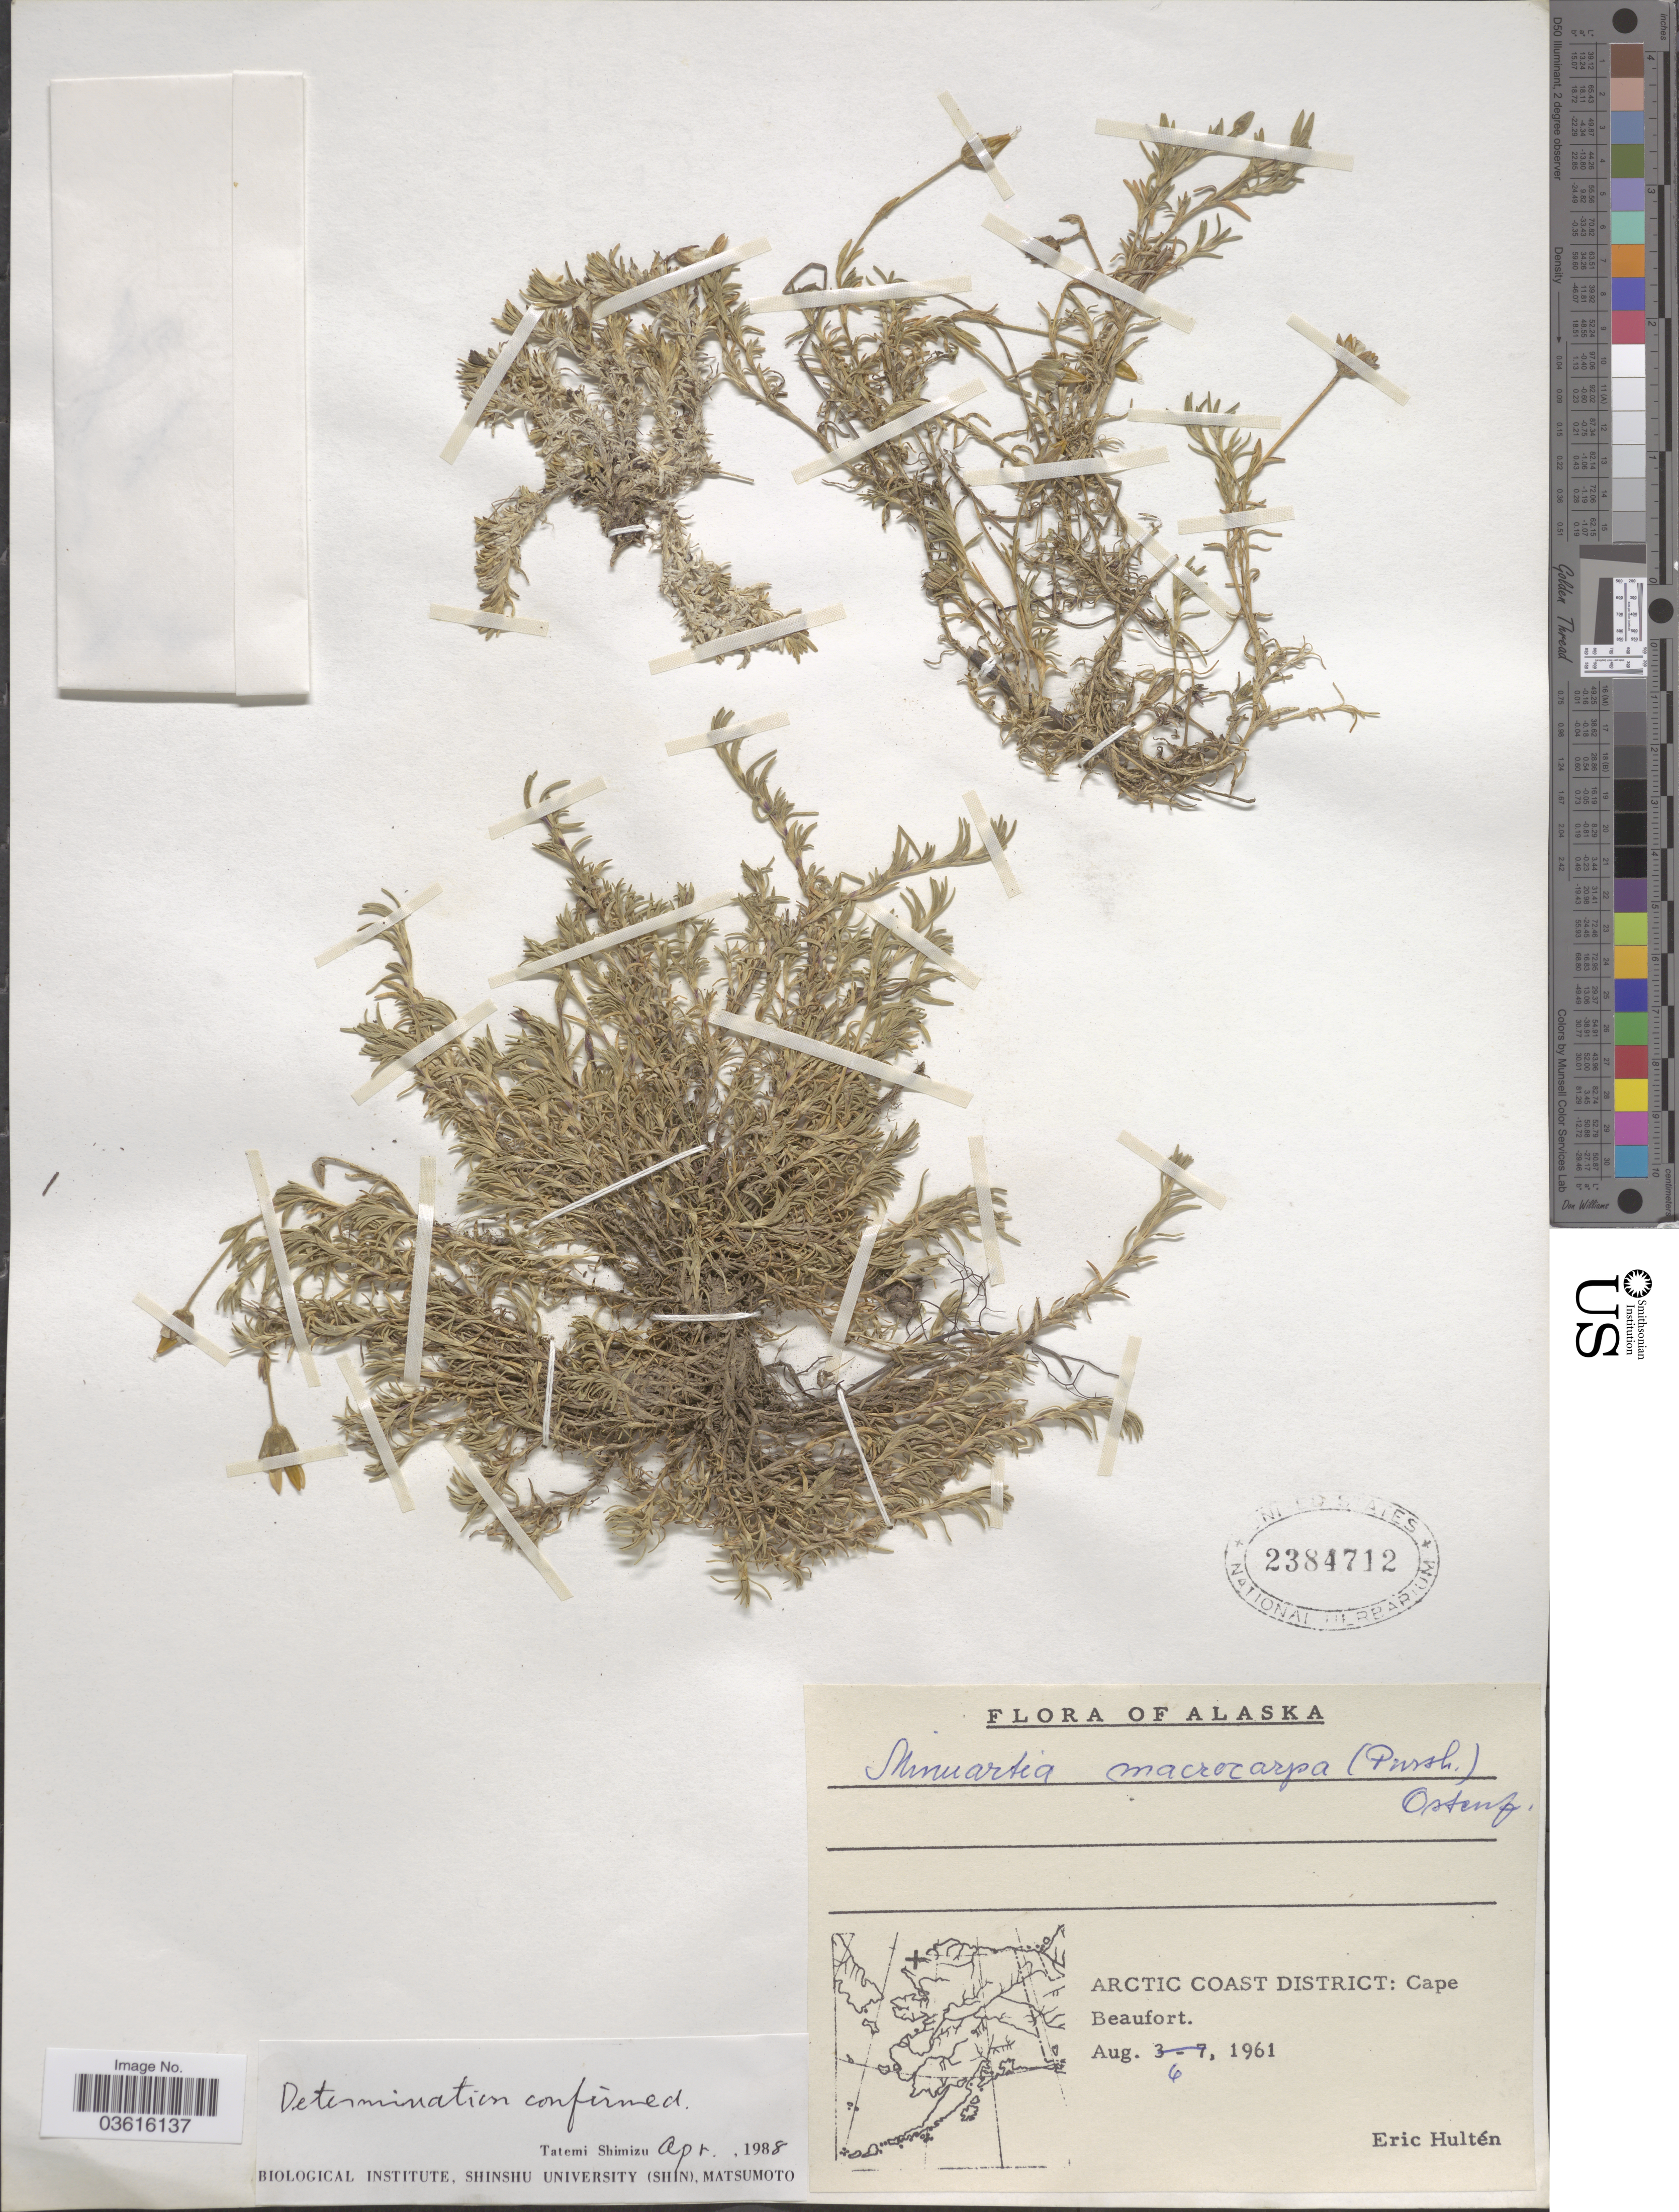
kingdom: Plantae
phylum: Tracheophyta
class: Magnoliopsida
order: Caryophyllales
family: Caryophyllaceae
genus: Pseudocherleria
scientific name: Pseudocherleria macrocarpa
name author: (Pursh) Dillenb. & Kadereit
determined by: U.S. National Herbarium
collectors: E. G. Hultén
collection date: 1961-08-06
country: United States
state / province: Alaska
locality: Arctic Coast District: Cape Beaufort.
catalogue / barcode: US 2384712